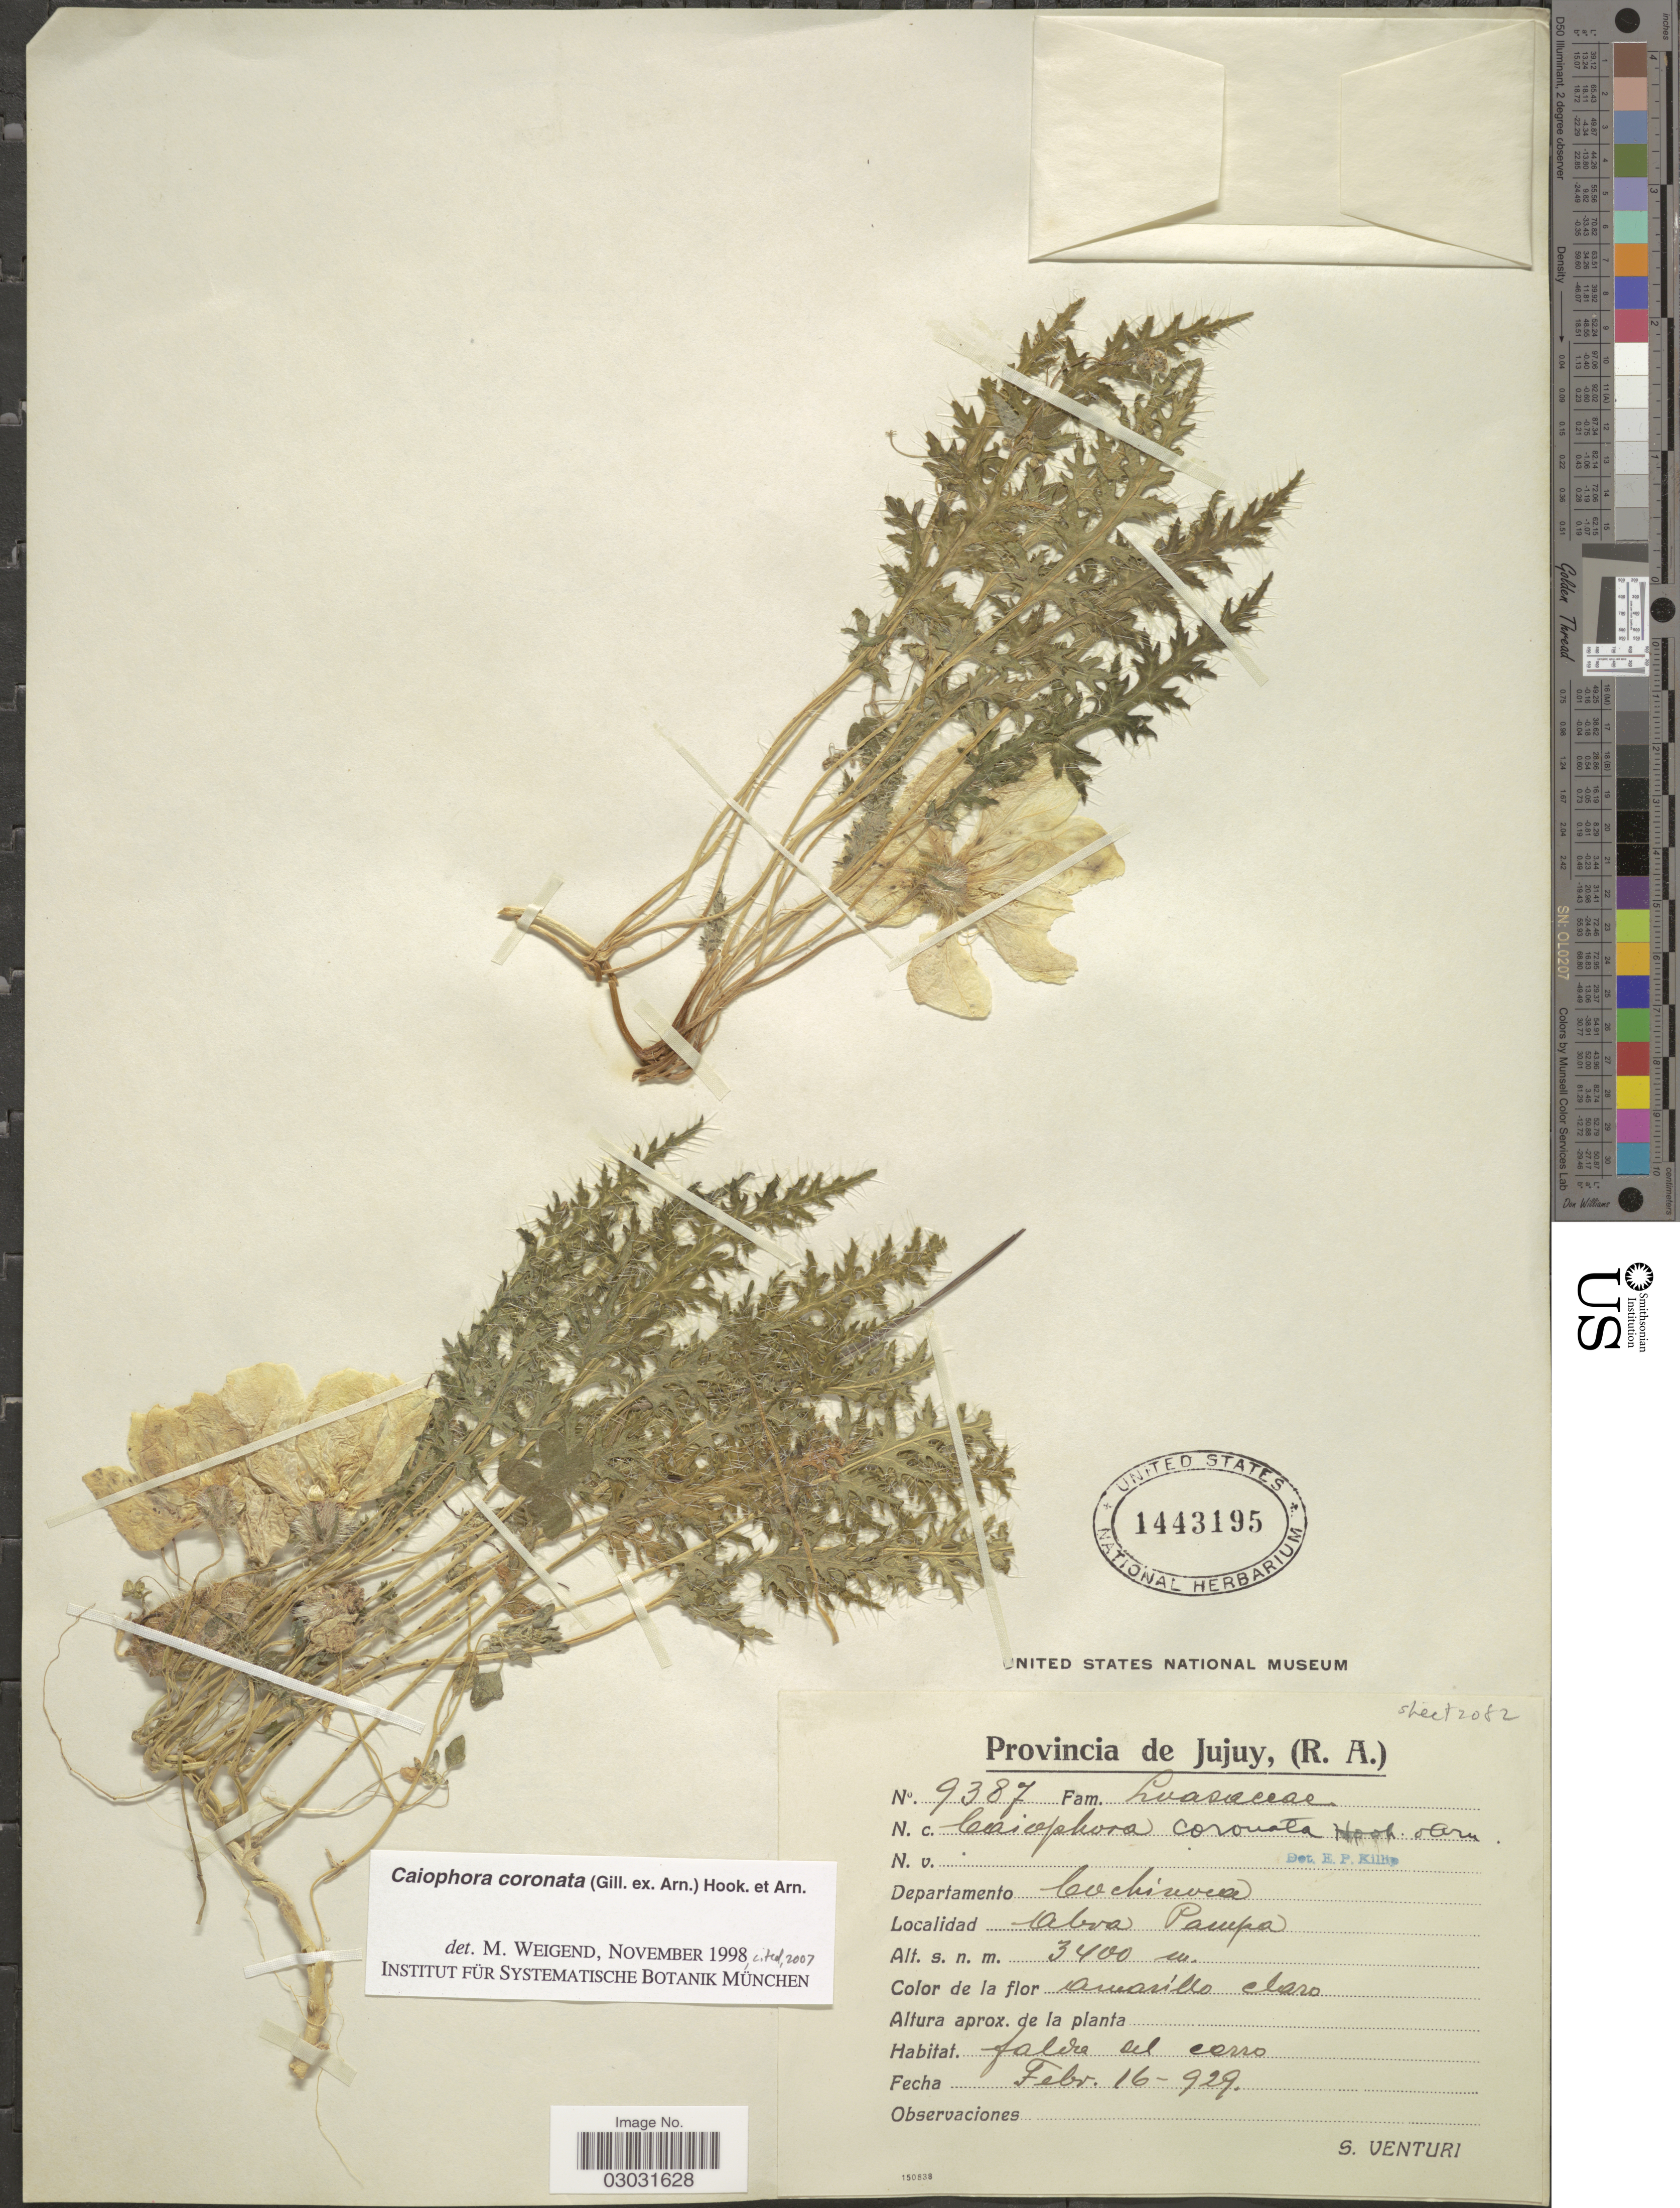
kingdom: Plantae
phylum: Tracheophyta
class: Magnoliopsida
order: Cornales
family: Loasaceae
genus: Caiophora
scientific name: Caiophora coronata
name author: (Gillies ex Arn.) Hook. & Arn.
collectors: S. Venturi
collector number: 9387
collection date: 1929-02-16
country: Argentina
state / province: Jujuy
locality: Departamento Cochinoca, Obra Pampa.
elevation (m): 3400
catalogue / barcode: US 1443195